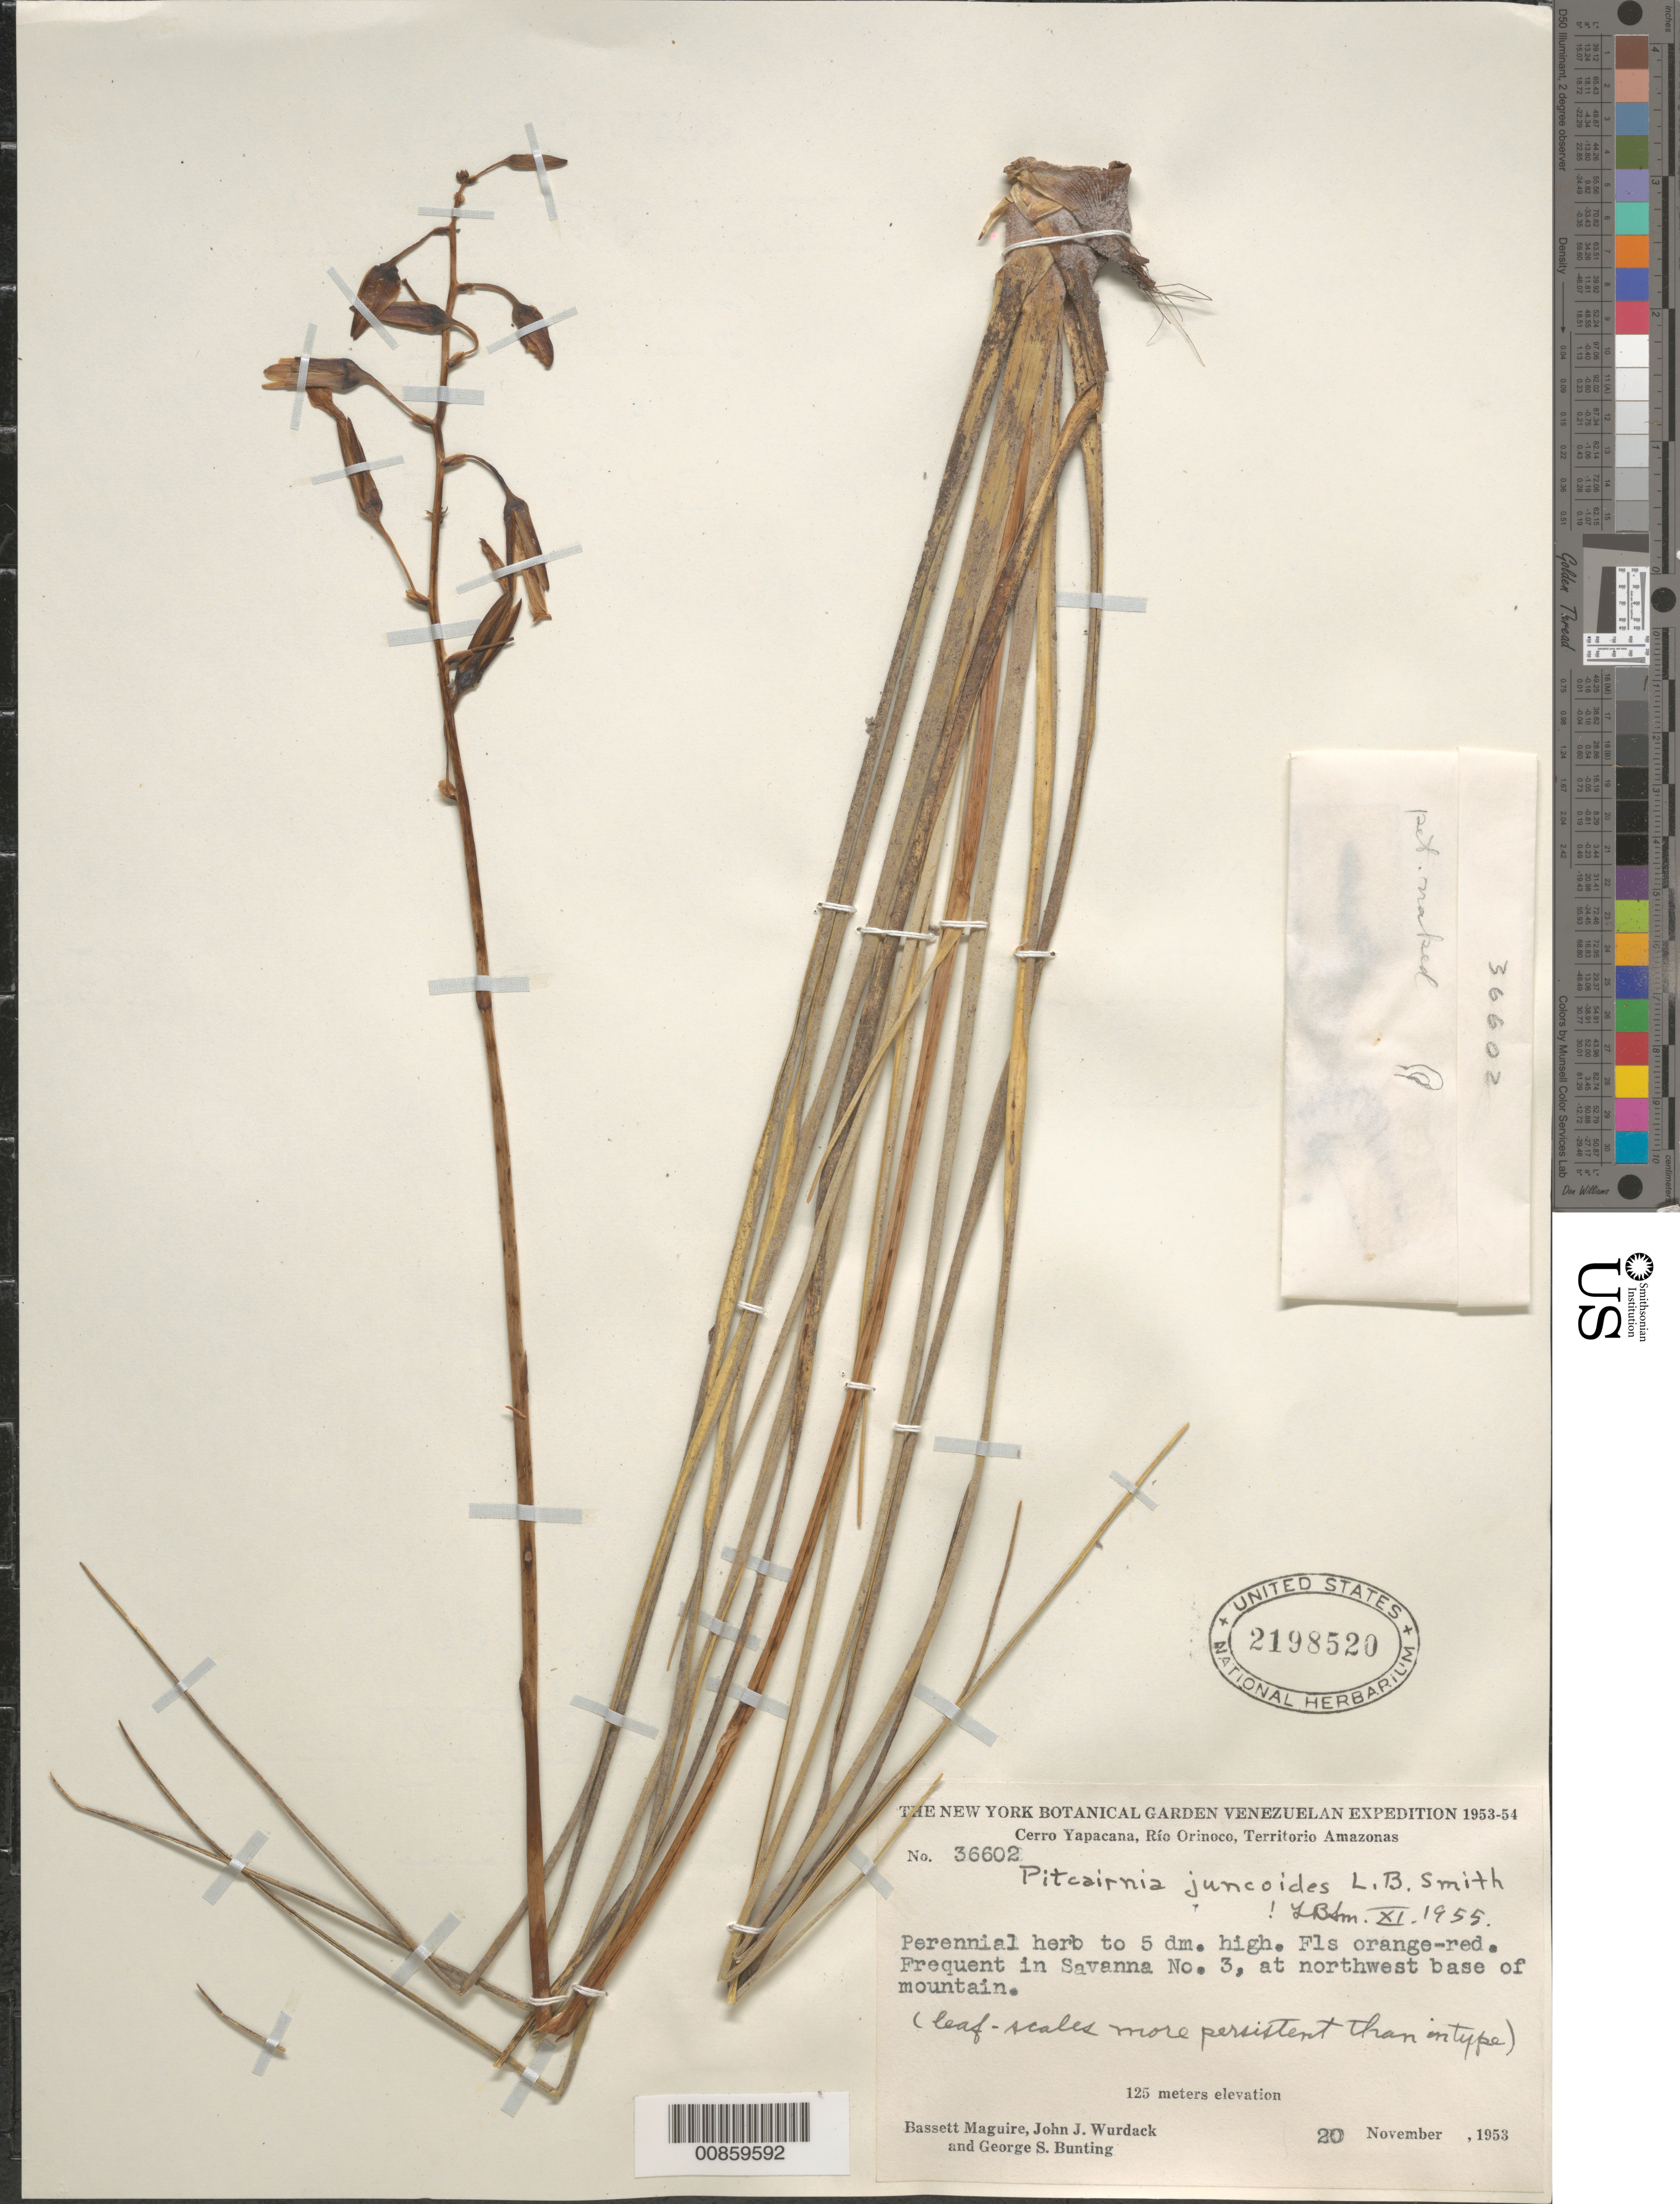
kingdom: Plantae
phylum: Tracheophyta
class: Liliopsida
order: Poales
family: Bromeliaceae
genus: Pitcairnia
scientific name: Pitcairnia juncoides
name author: L.B. Sm.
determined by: Smith, Lyman B., (US), NMNH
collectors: B. Maguire, J. J. Wurdack & G. S. Bunting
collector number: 36602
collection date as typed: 20-Nov-53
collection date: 1953-11-20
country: Venezuela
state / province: Amazonas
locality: Río Orinoco, Cerro Yapacána, savanna No. 3, NW base of mountain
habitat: Savanna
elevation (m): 125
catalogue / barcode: US 2198520